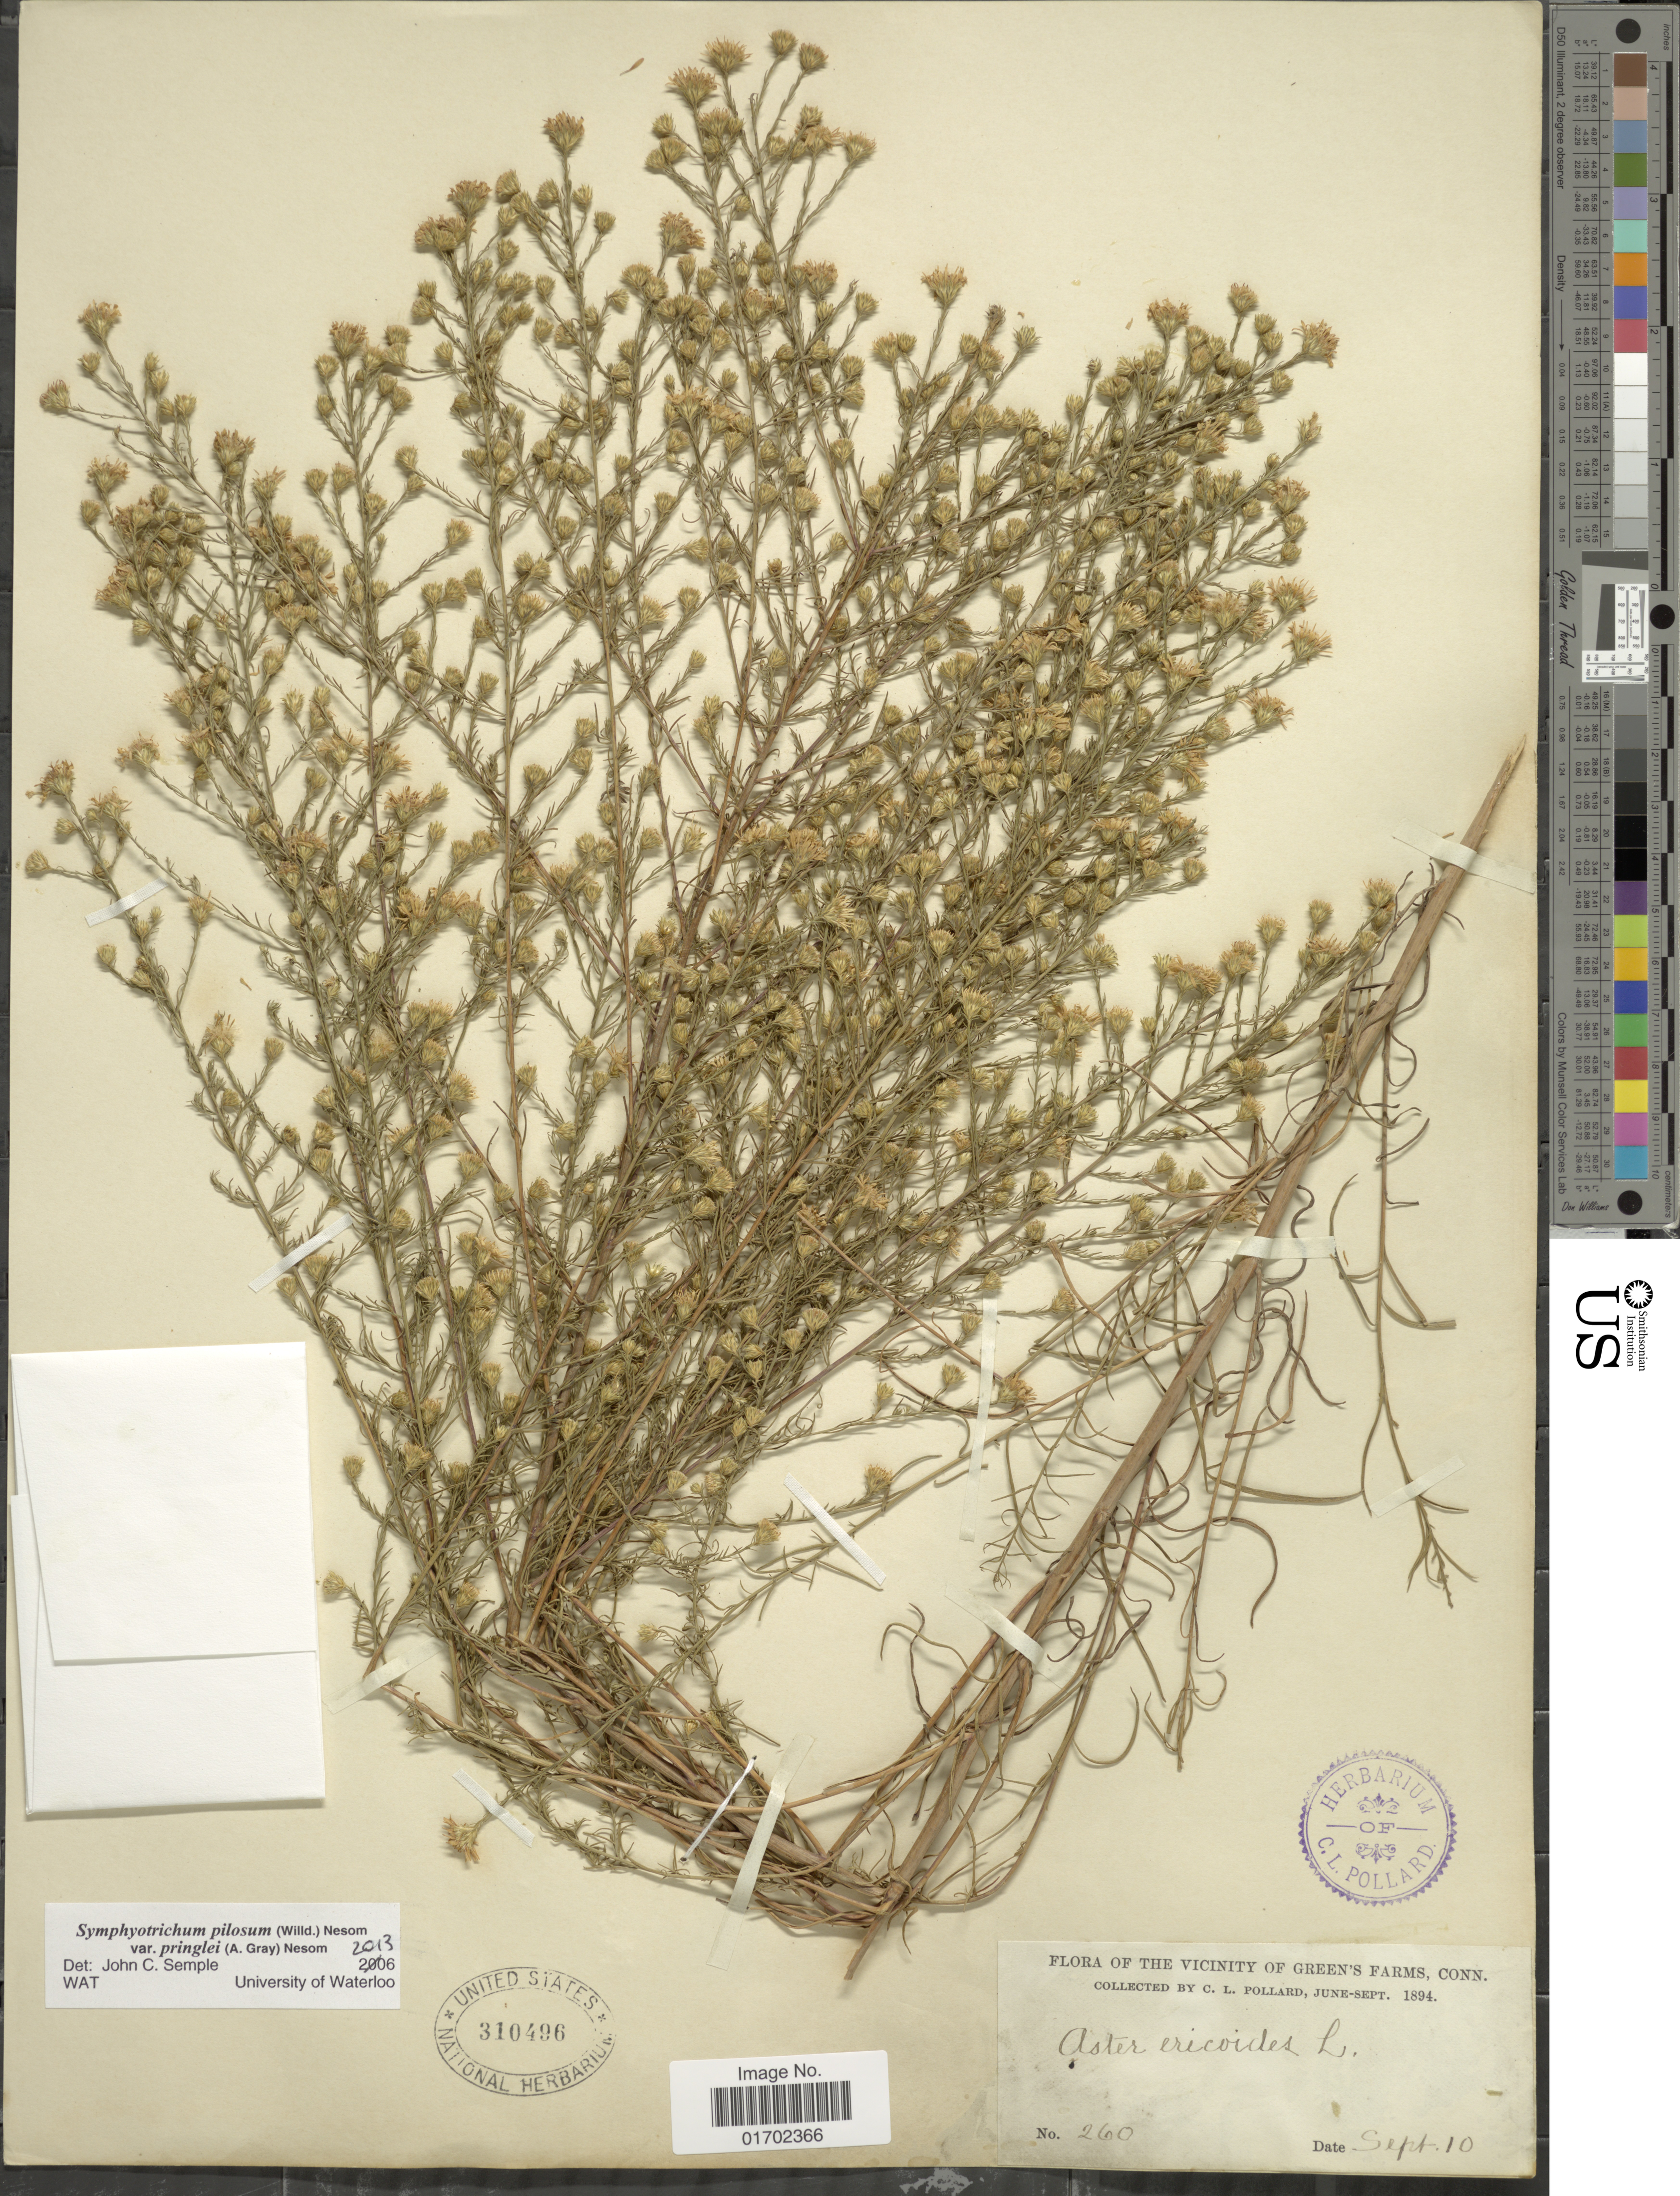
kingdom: Plantae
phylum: Tracheophyta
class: Magnoliopsida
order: Asterales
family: Asteraceae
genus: Symphyotrichum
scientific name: Symphyotrichum pilosum var. pringlei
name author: (A. Gray) G.L. Nesom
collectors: C. L. Pollard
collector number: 260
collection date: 1894-09-10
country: United States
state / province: Connecticut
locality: Vicinity of Green's Farms, Conn.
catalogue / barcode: US 310496